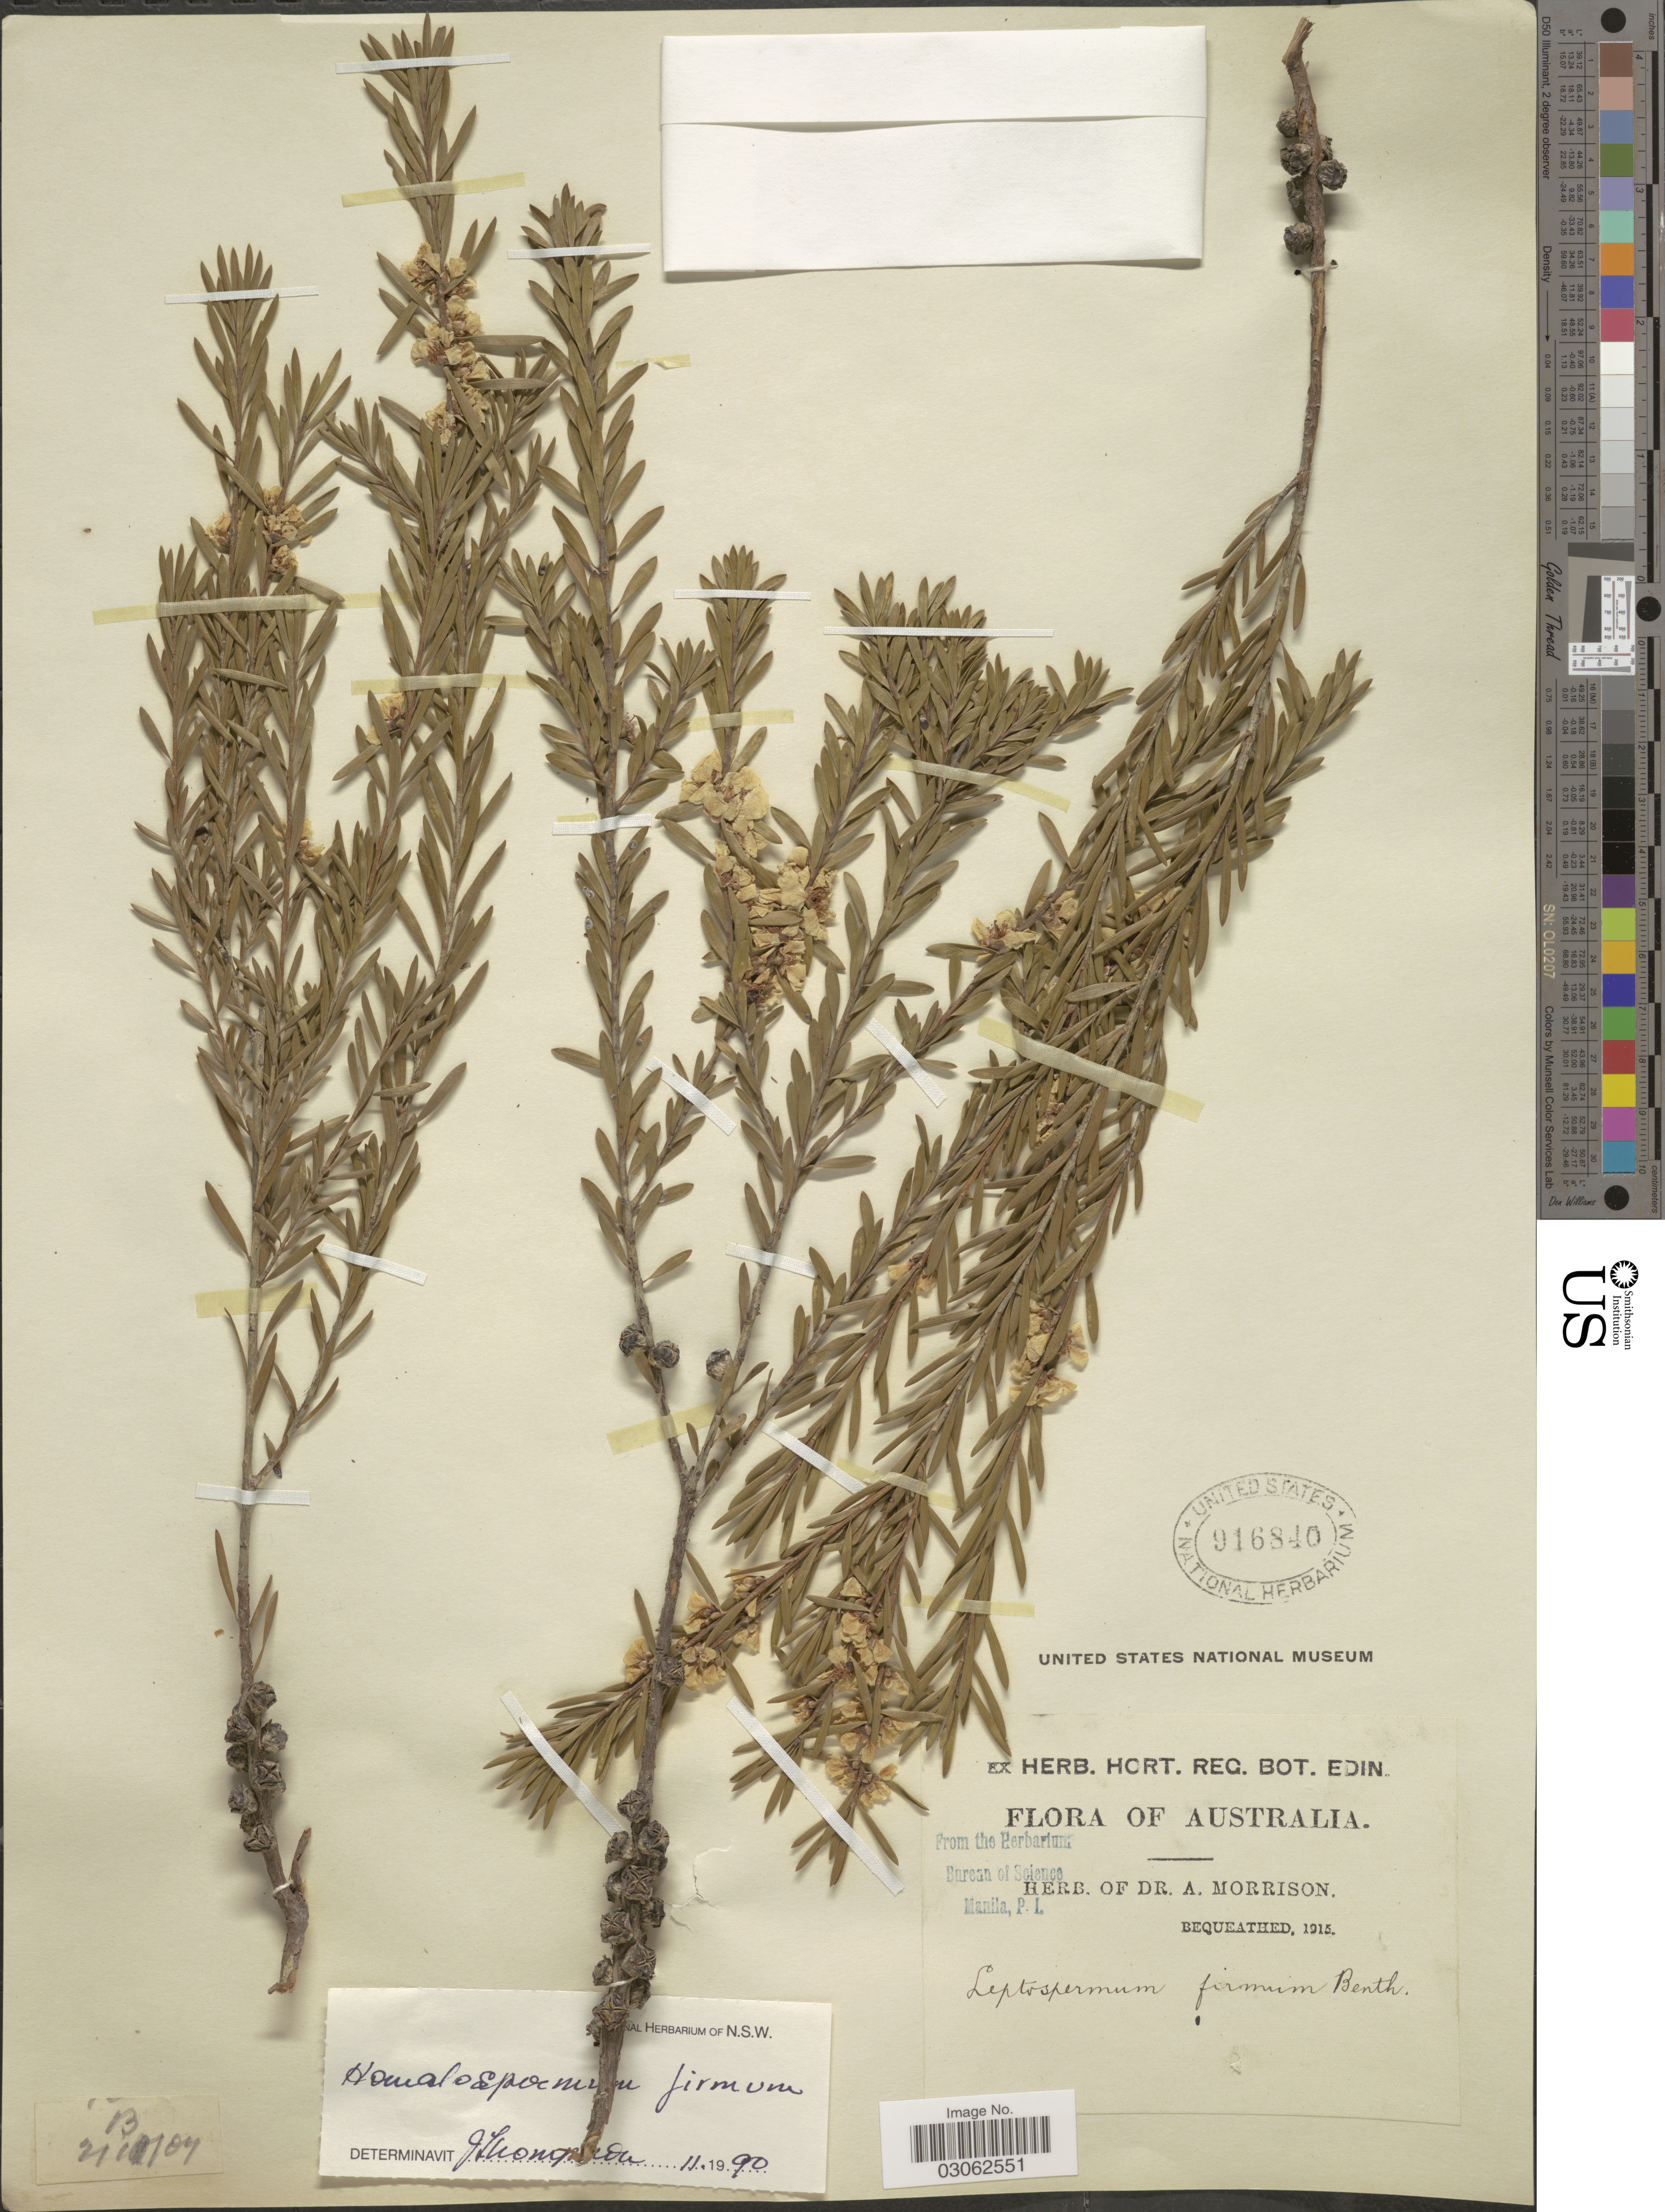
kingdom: Plantae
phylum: Tracheophyta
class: Magnoliopsida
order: Myrtales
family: Myrtaceae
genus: Homalospermum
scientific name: Homalospermum firmum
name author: Schauer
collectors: ex herb. Dr. A. Morrison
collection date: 1915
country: Australia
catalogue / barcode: US 916840